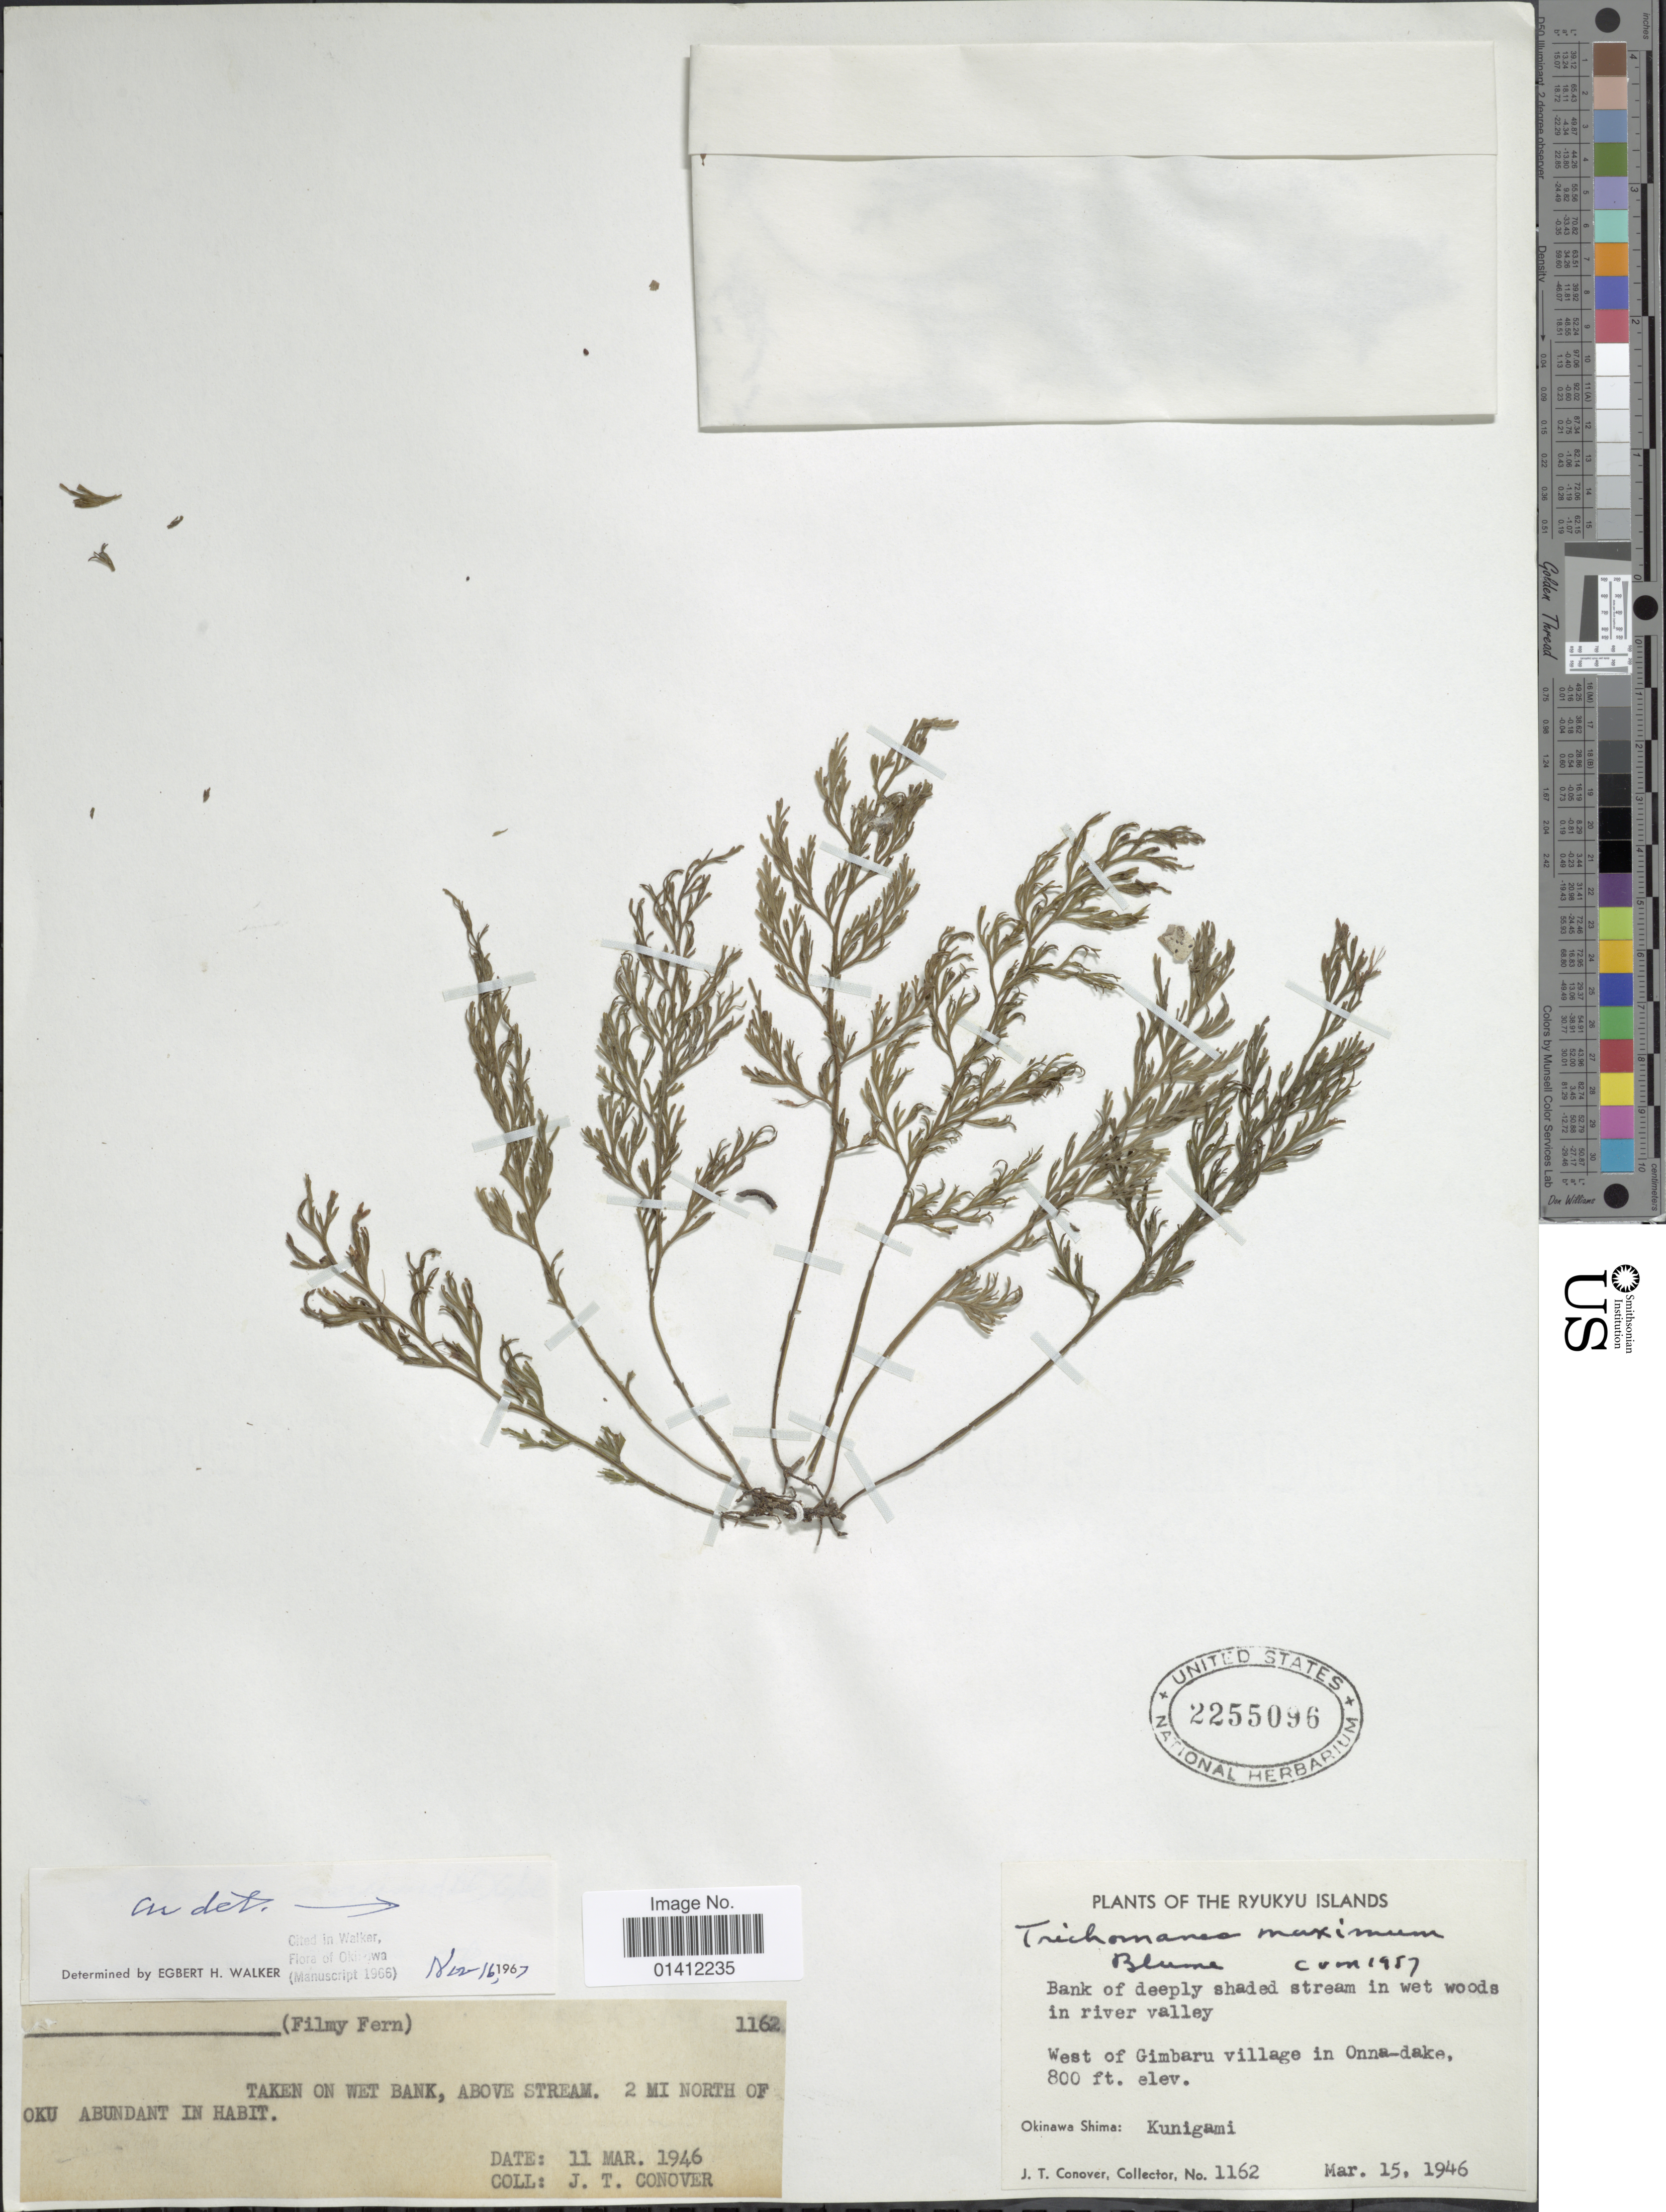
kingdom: Plantae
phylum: Tracheophyta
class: Polypodiopsida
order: Hymenophyllales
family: Hymenophyllaceae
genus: Vandenboschia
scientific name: Vandenboschia maxima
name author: (Blume) Copel.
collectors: J. T. Conover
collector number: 1162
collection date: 1946-03-15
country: Japan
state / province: Okinawa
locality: The Ryukyu Islands. Bank of deeply shaded stream in wet woods in river valley. West of Gimbura village in Onna-dake. Okinawa Shima: Kunigami. 2MI north of Oku.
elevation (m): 244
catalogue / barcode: US 2255096